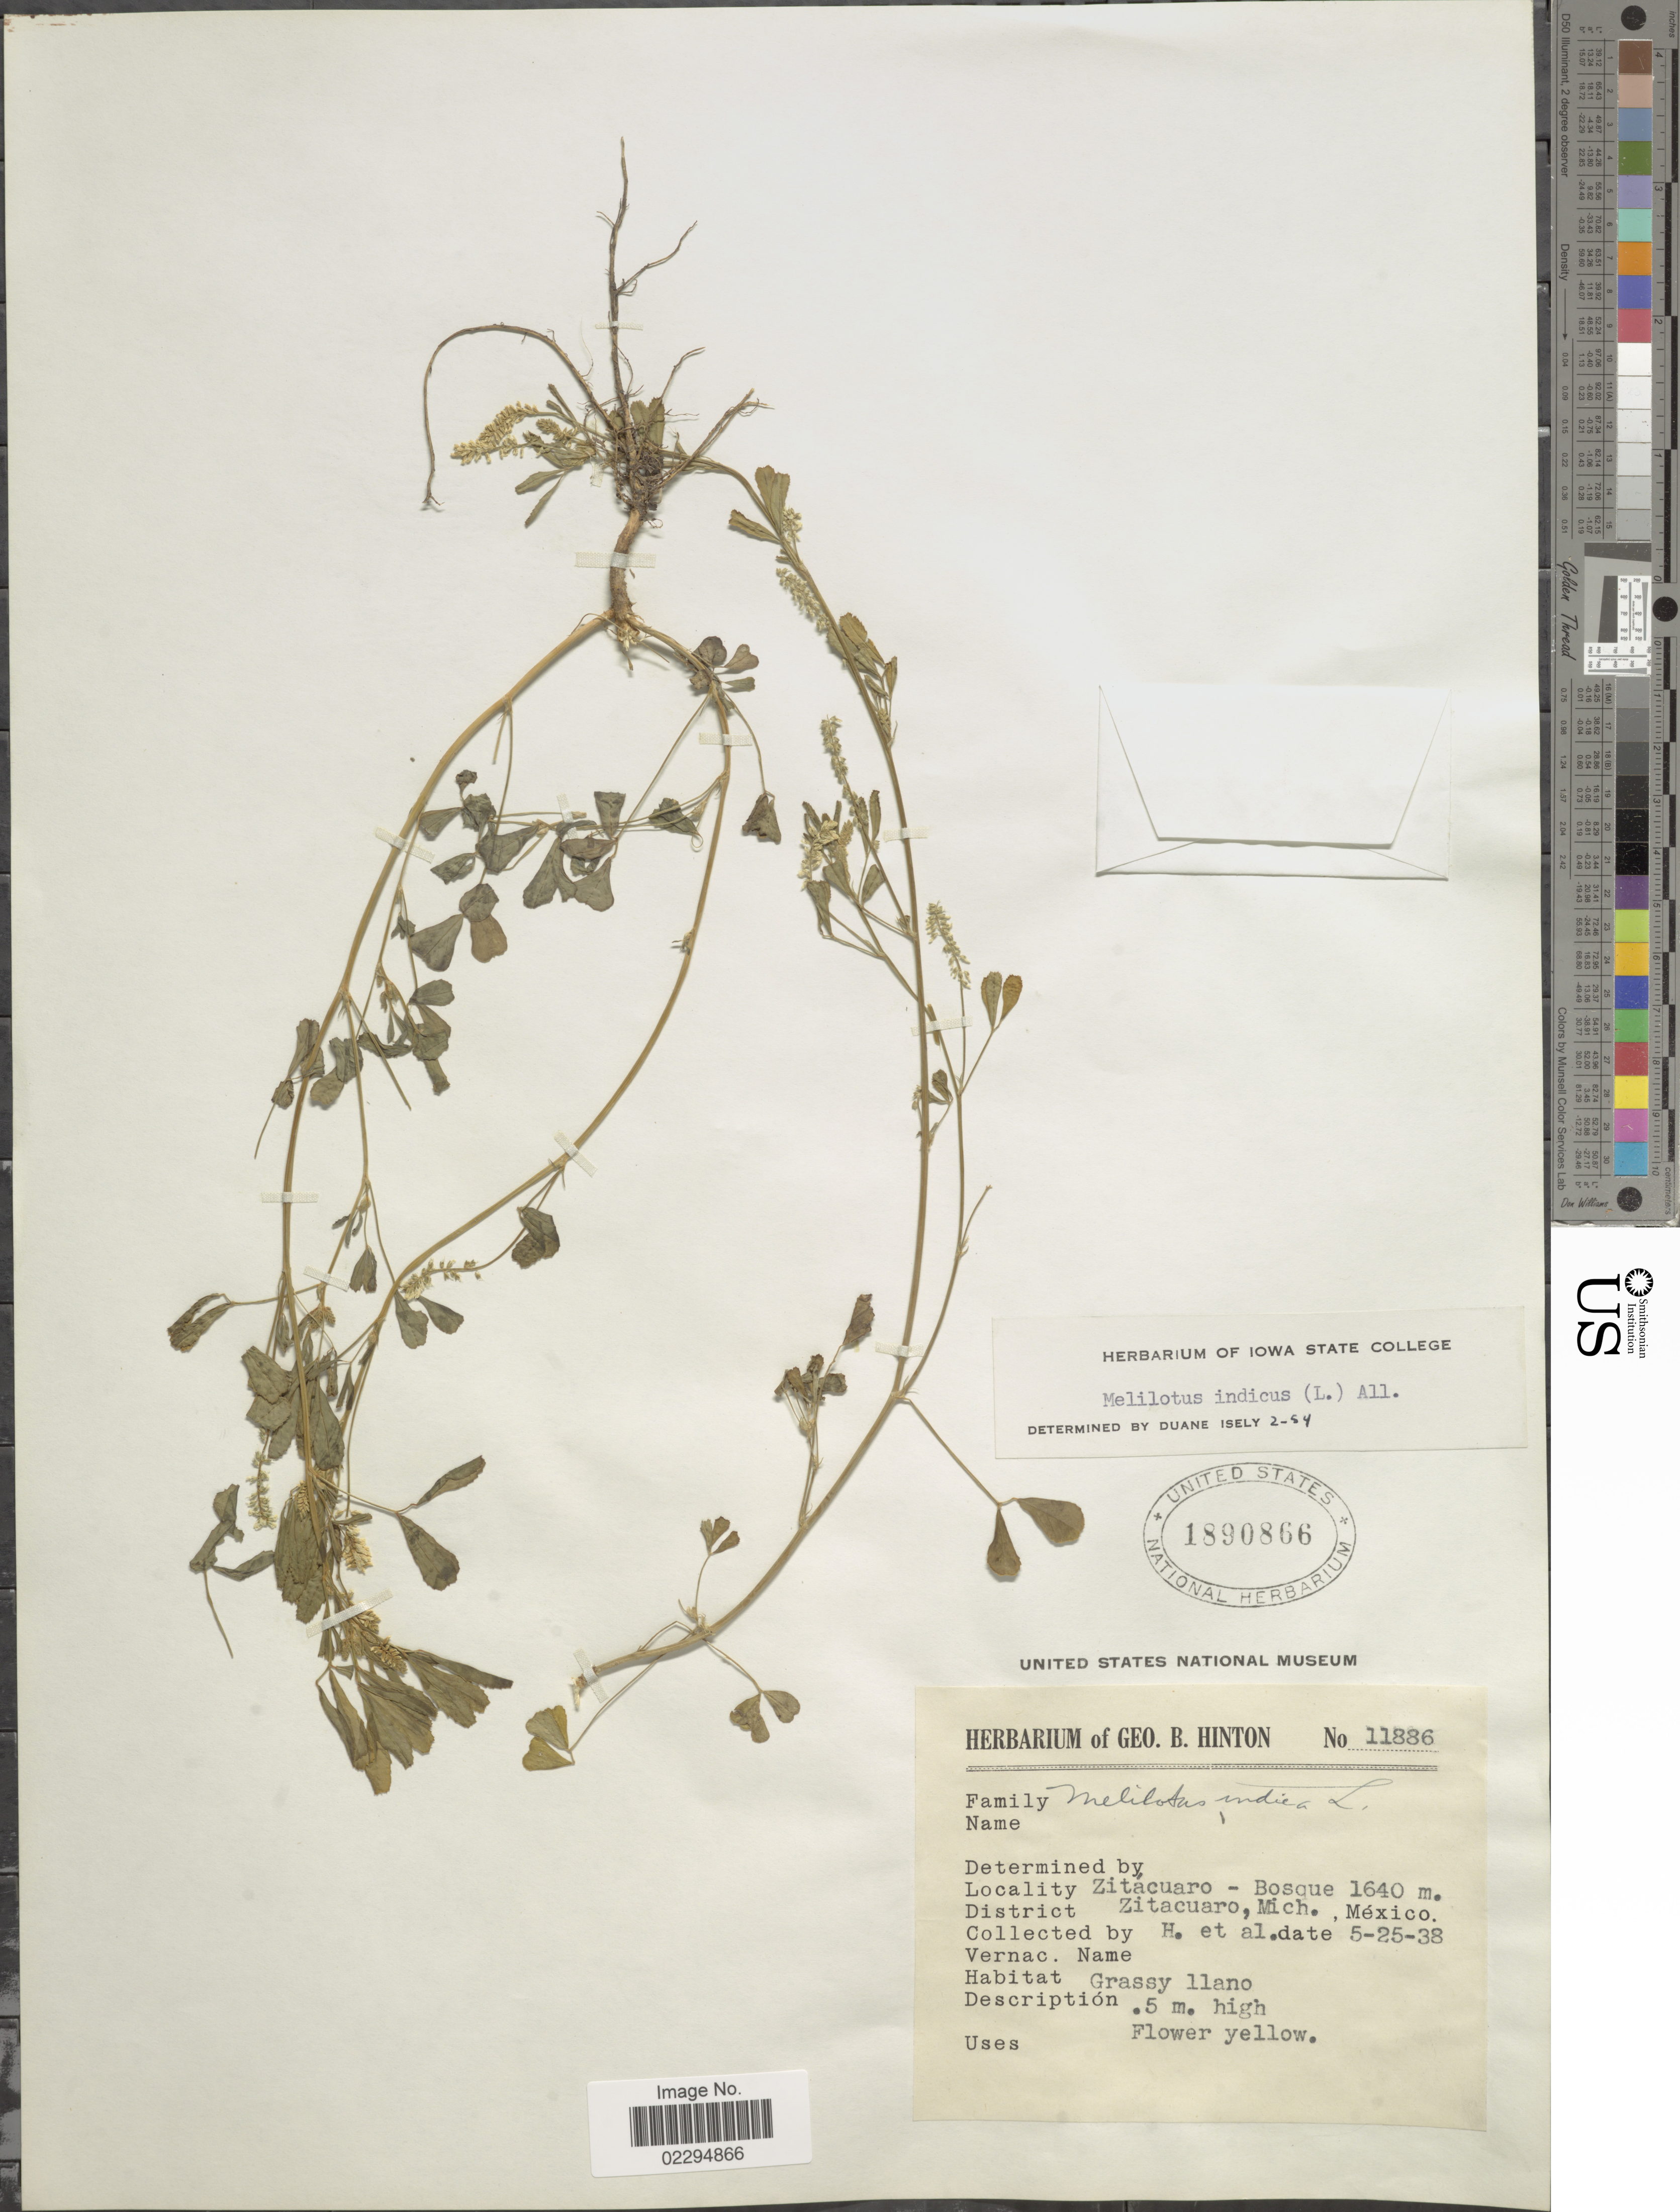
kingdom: Plantae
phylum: Tracheophyta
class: Magnoliopsida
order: Fabales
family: Fabaceae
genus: Melilotus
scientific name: Melilotus indicus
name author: (L.) All.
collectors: G. B. Hinton & et al.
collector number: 11886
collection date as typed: Transcribed d/m/y: 25/5/38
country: United States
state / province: Michigan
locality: Zitacuaro - Bosque, District Zitacuaro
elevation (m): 1640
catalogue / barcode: US 1890866